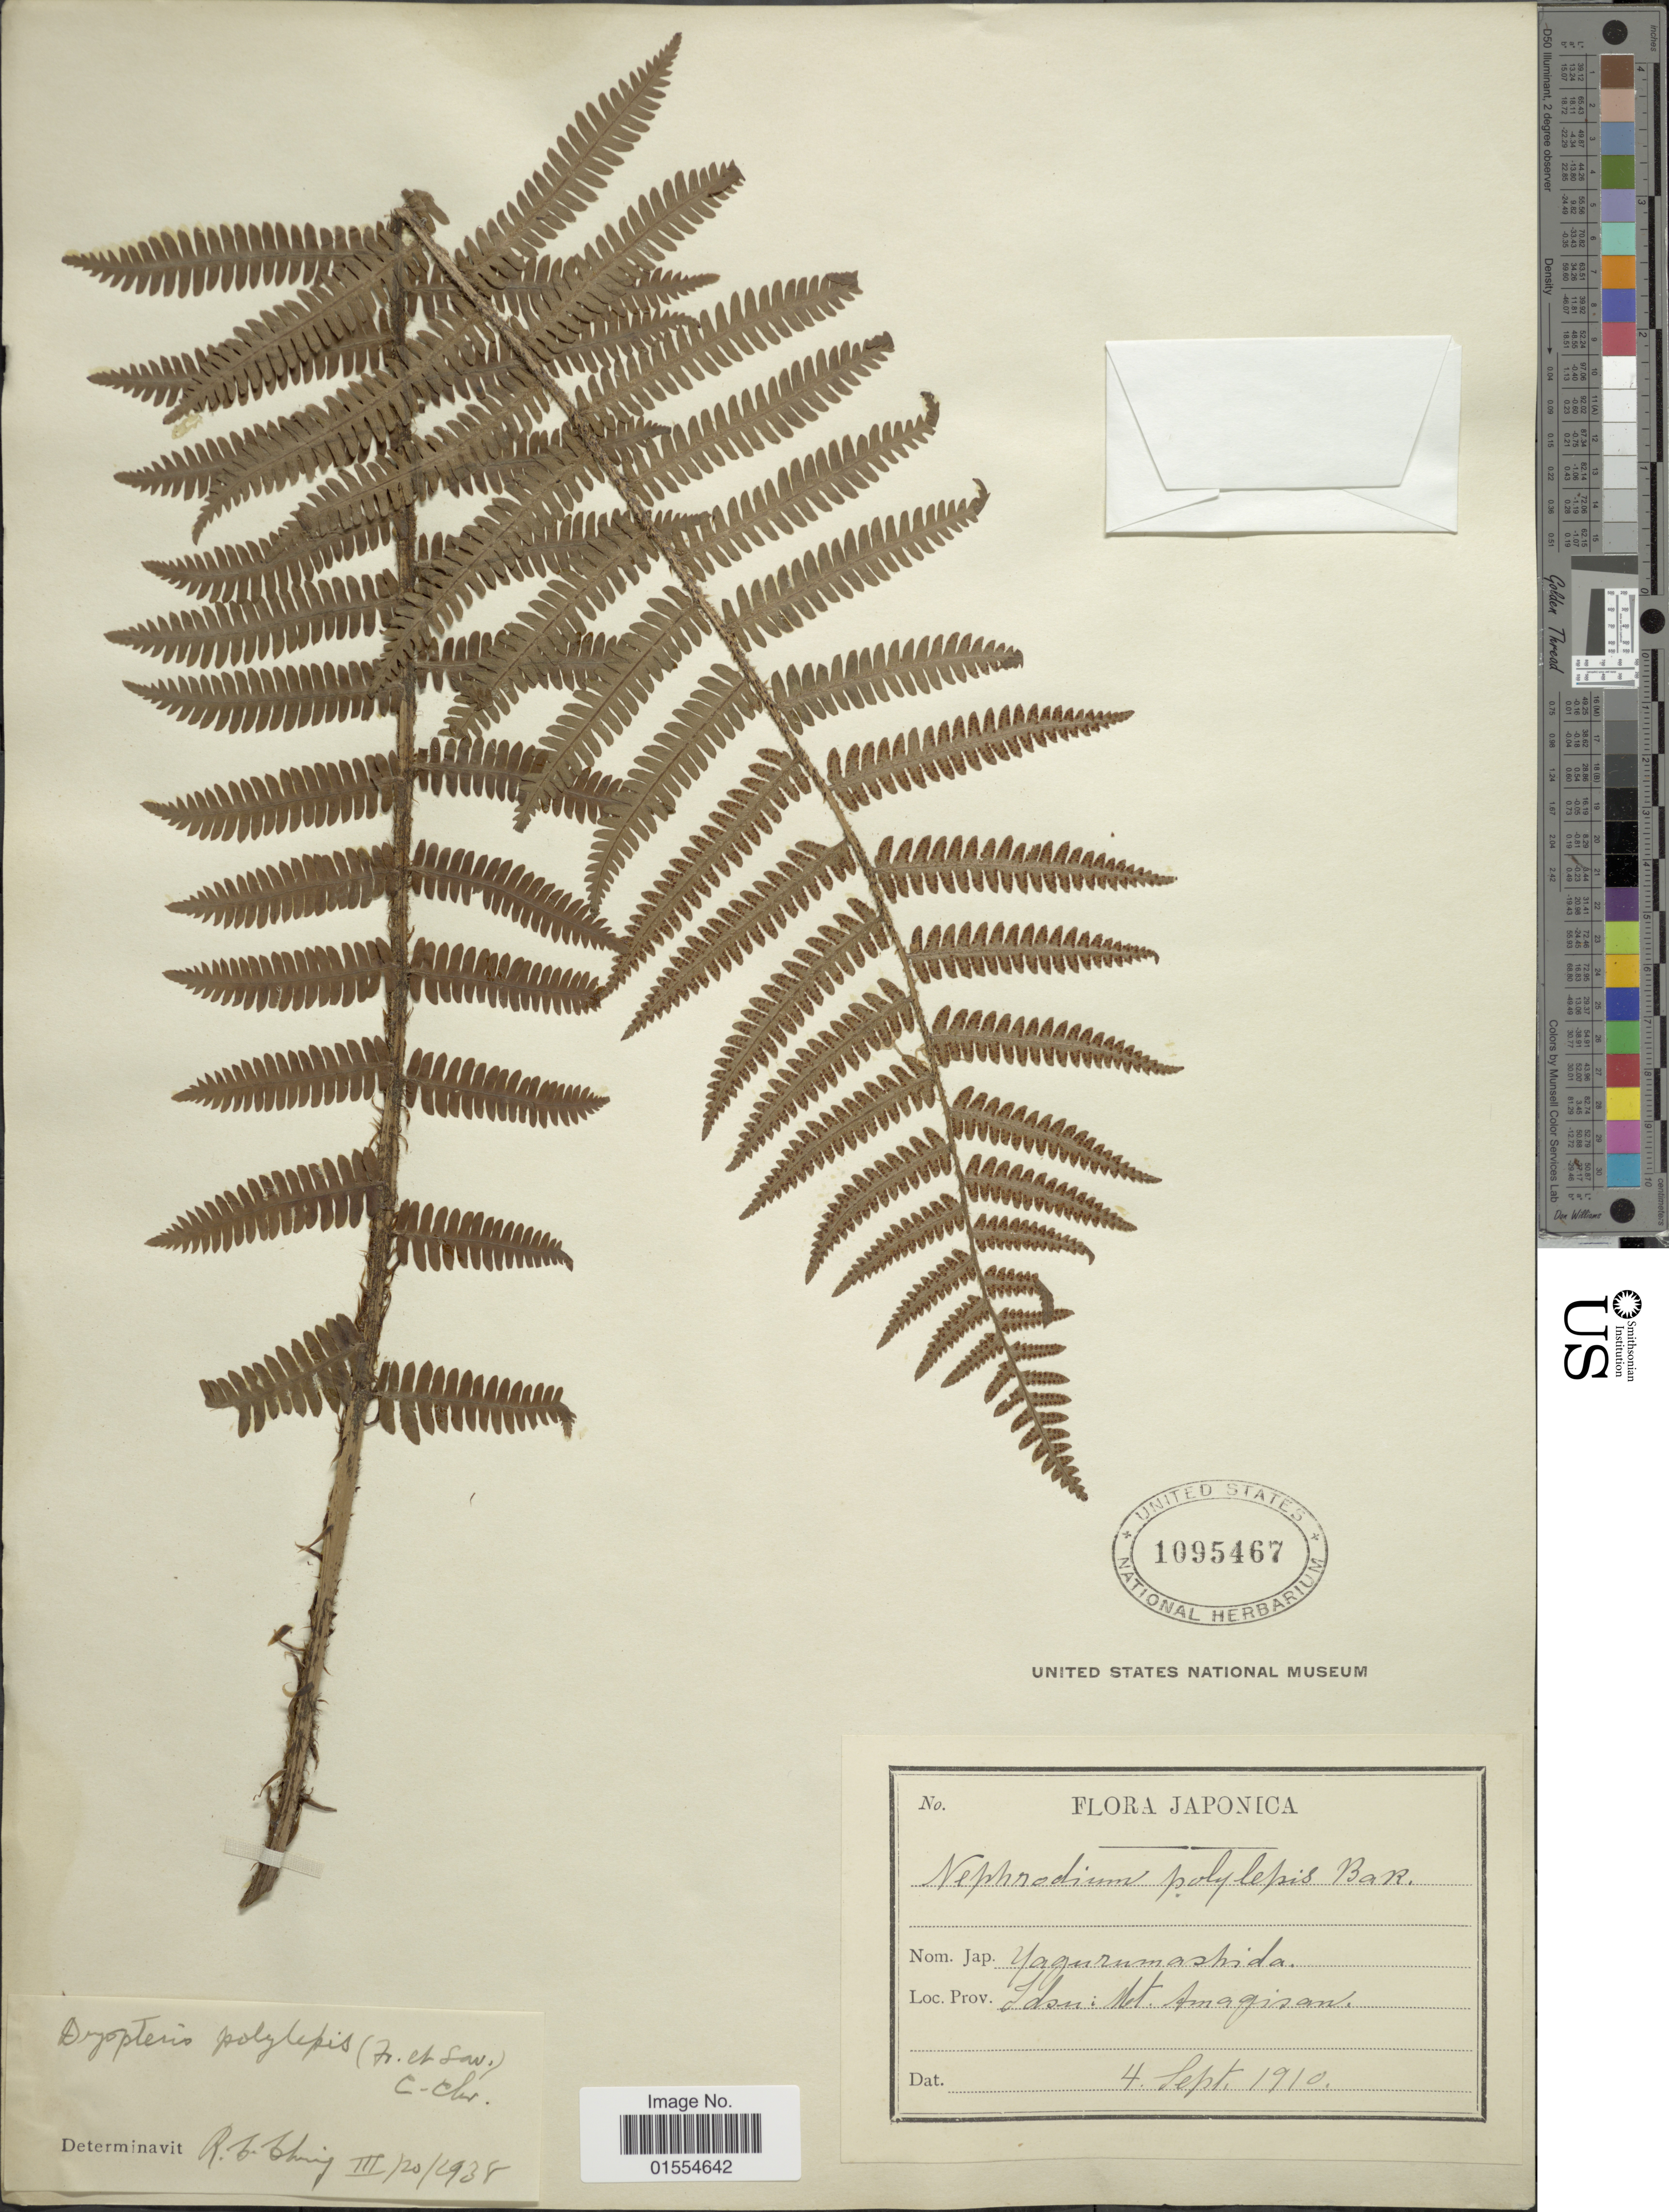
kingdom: Plantae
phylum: Tracheophyta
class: Polypodiopsida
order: Polypodiales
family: Dryopteridaceae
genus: Dryopteris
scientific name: Dryopteris polylepis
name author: (Franch. & Sav.) C. Chr.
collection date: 1910-09-04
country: Japan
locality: Idsu: Mt. Amagisan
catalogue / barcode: US 1095467